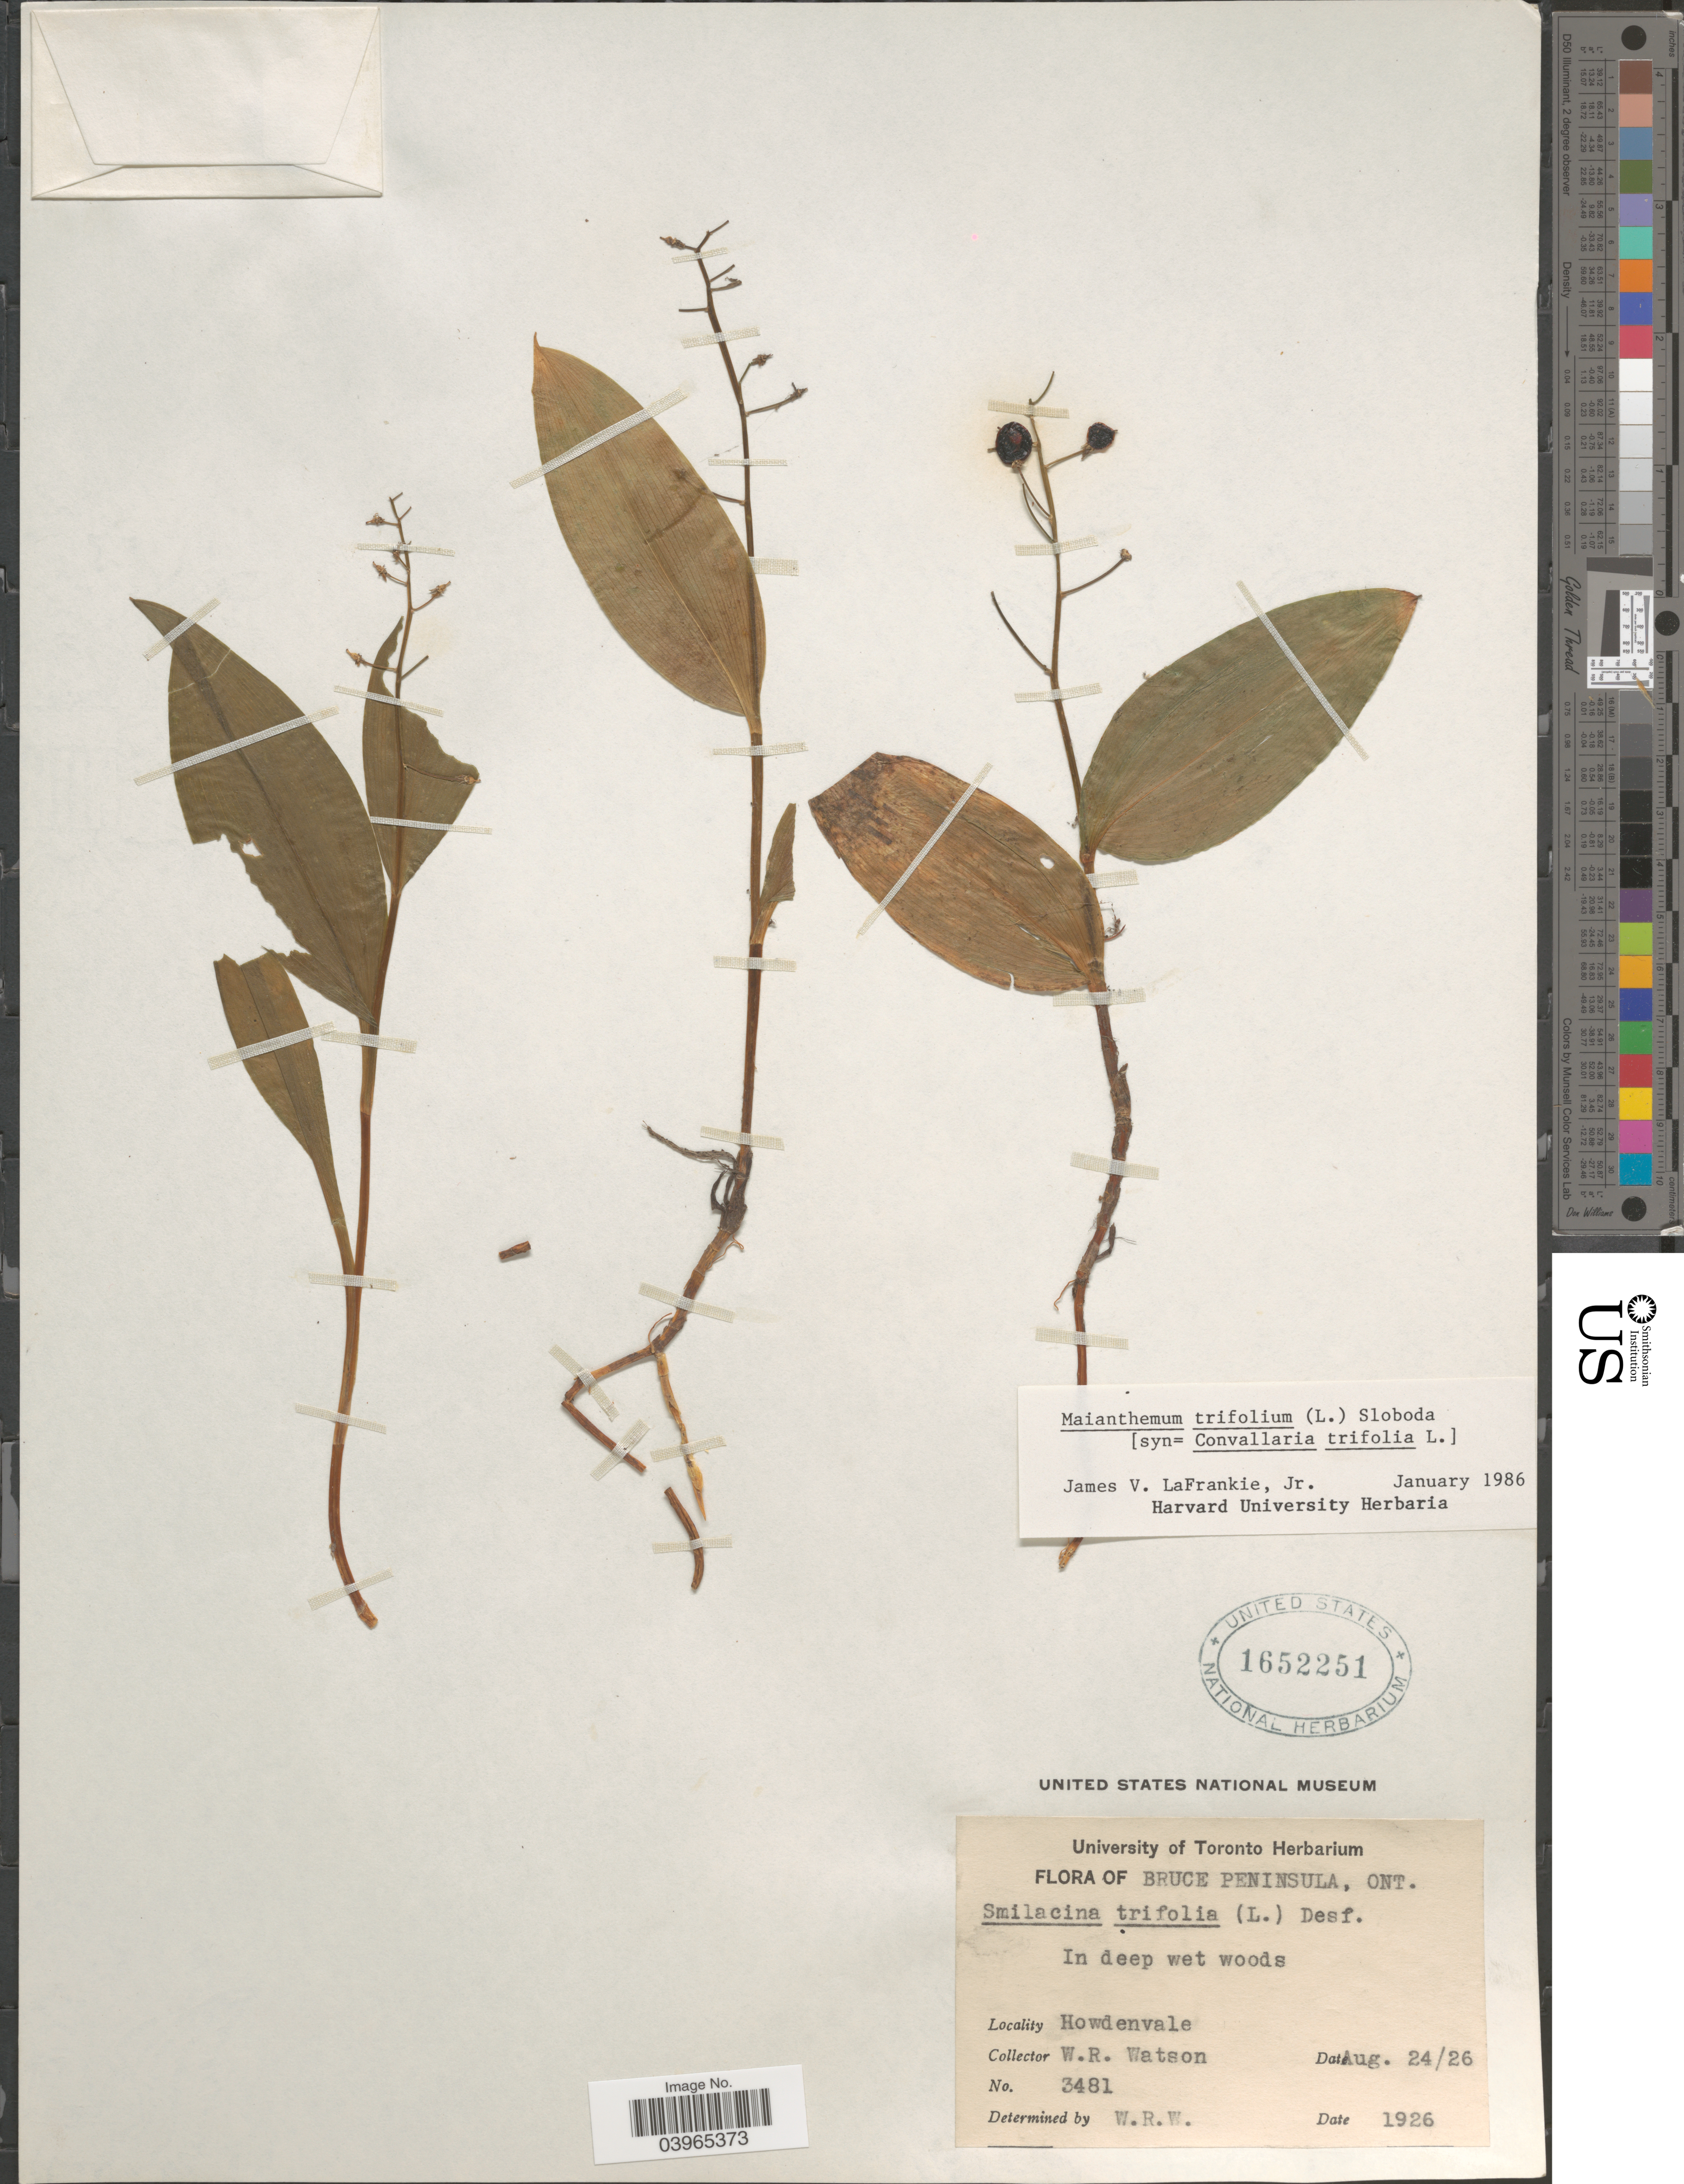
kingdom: Plantae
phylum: Tracheophyta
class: Liliopsida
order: Asparagales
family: Asparagaceae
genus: Maianthemum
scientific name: Maianthemum trifolium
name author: (L.) Sloboda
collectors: W. R. Watson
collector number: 3481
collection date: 1926-08-24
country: Canada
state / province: Ontario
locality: Bruce Peninsula. Howdenvale.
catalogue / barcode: US 1652251